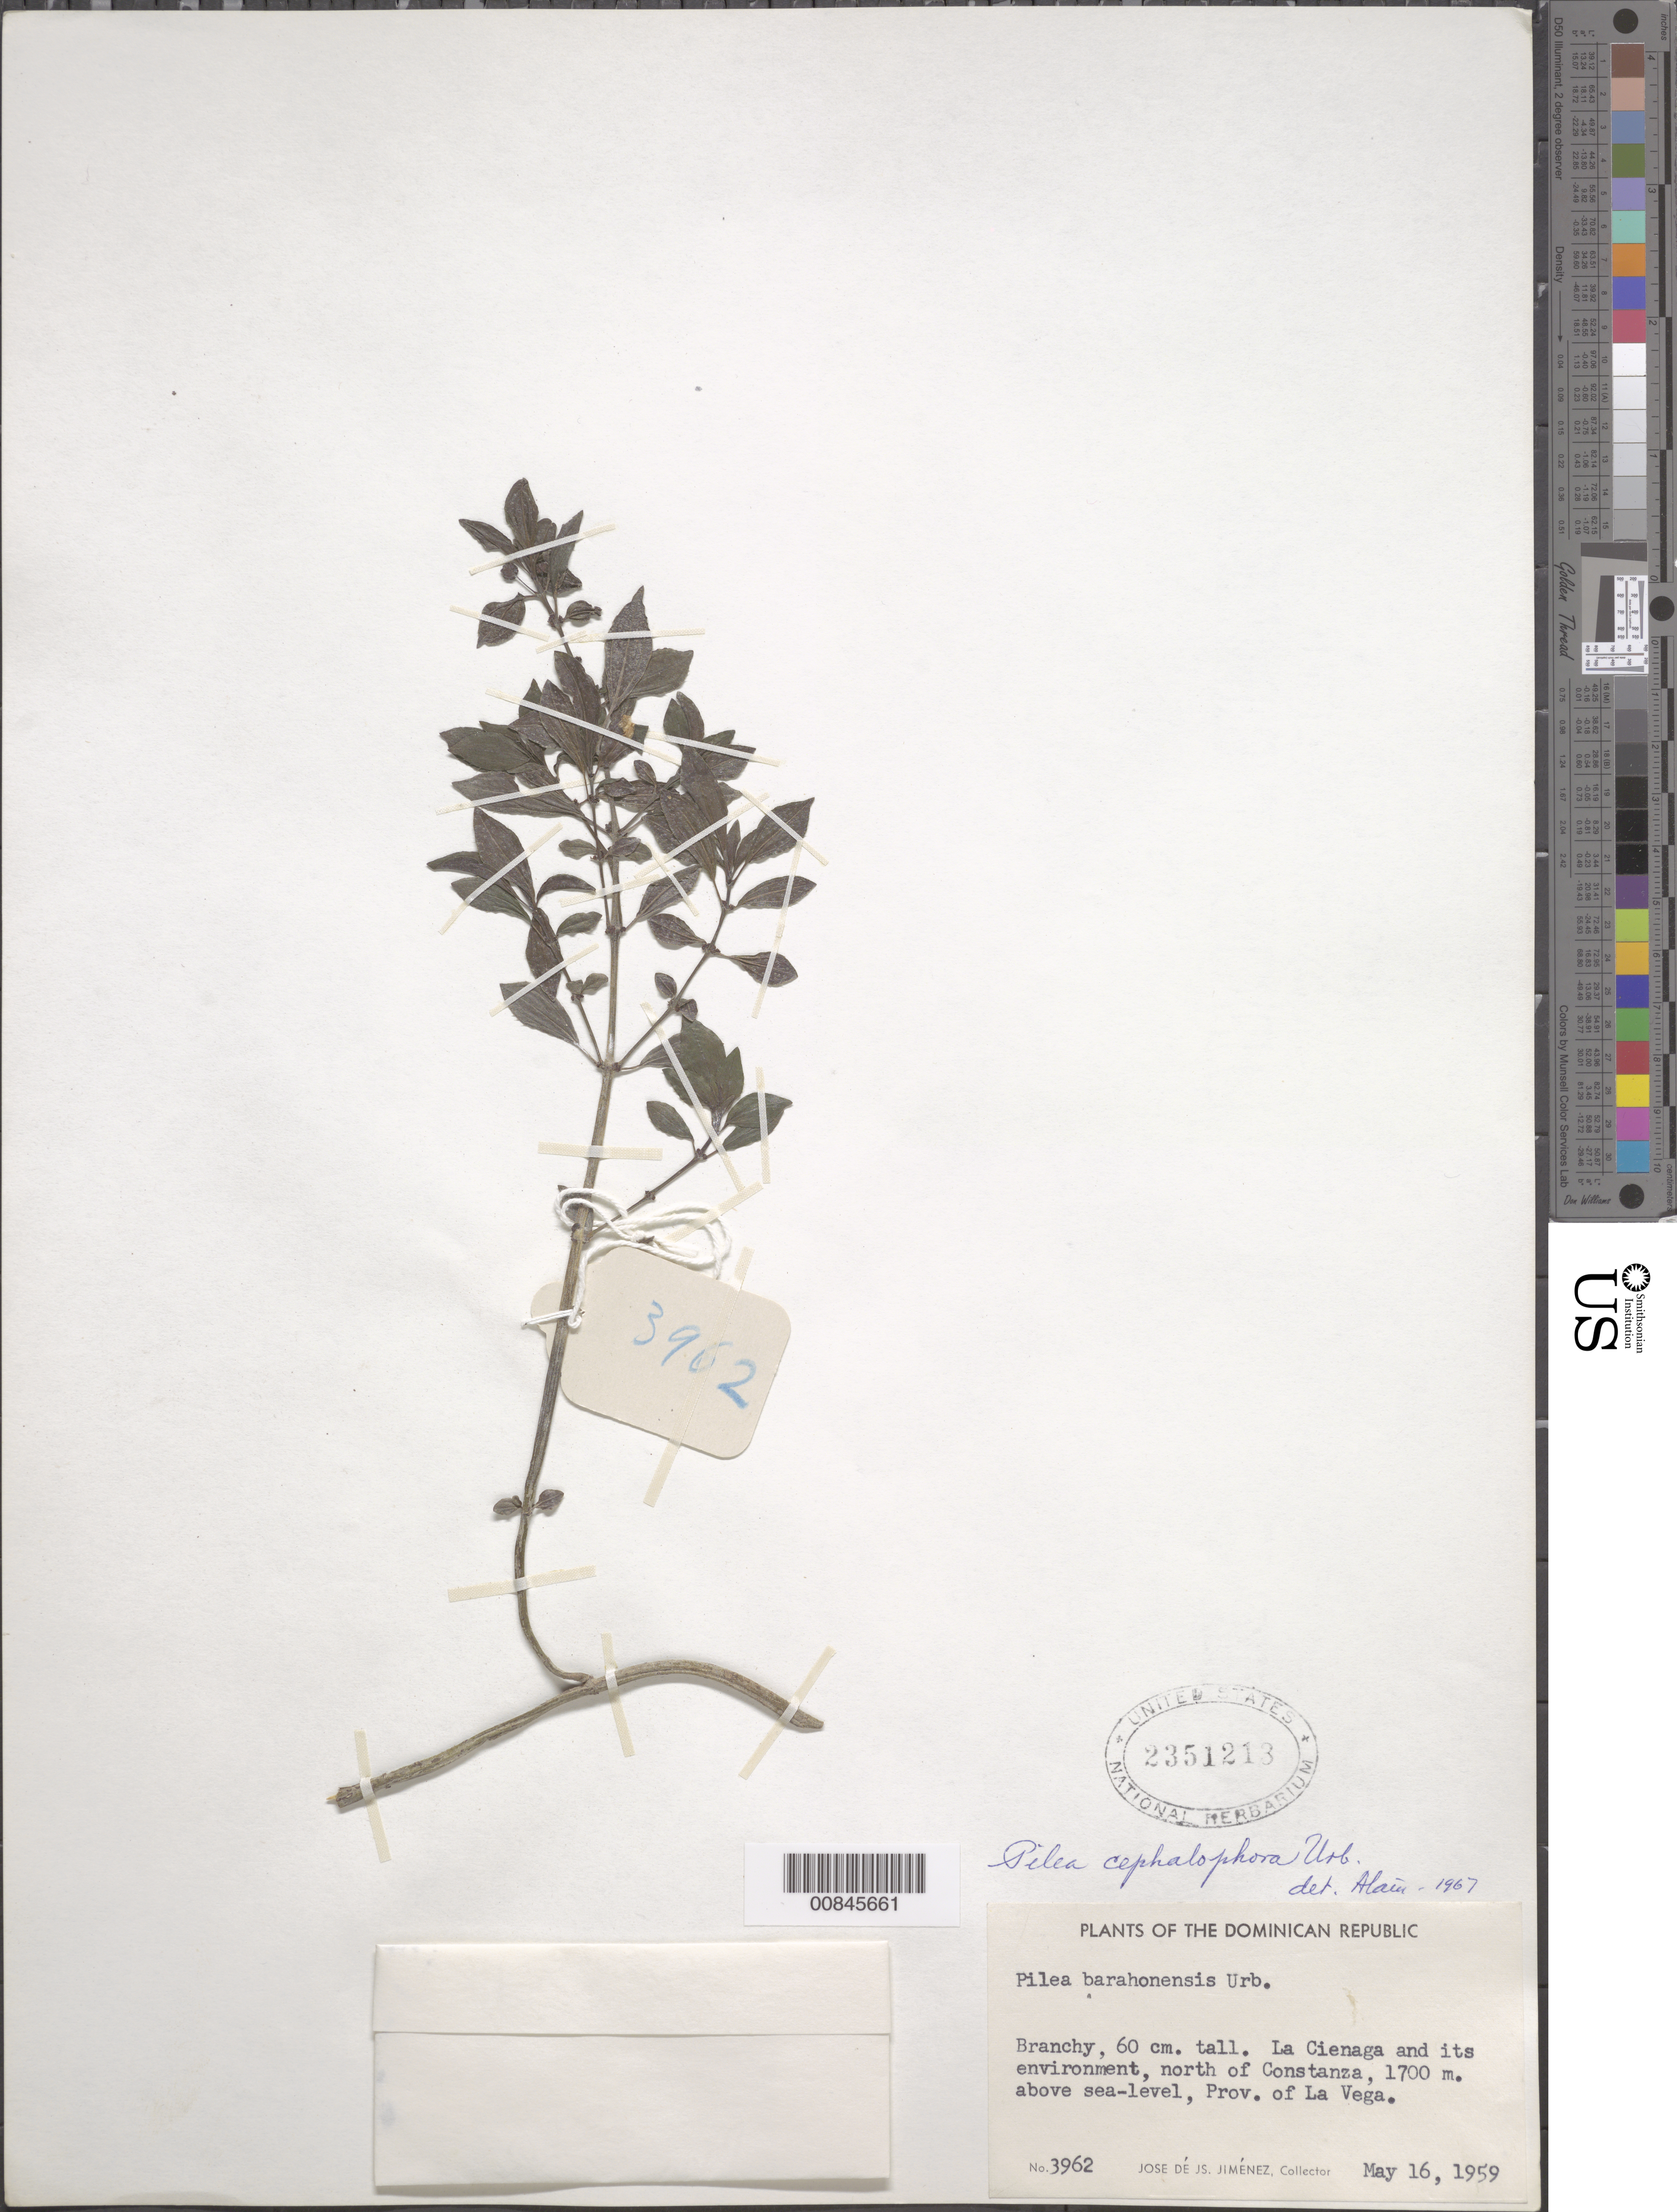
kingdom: Plantae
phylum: Tracheophyta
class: Magnoliopsida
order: Rosales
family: Urticaceae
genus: Pilea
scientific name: Pilea cephalophora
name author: Urb.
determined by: Liogier, Alain H.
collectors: J. J. Jiménez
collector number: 3962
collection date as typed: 16 May 1959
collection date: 1959-05-16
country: Dominican Republic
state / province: La Vega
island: Hispaniola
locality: La Ciénaga and its environment, north of Constanza.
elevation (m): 1700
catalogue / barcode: US 2351213